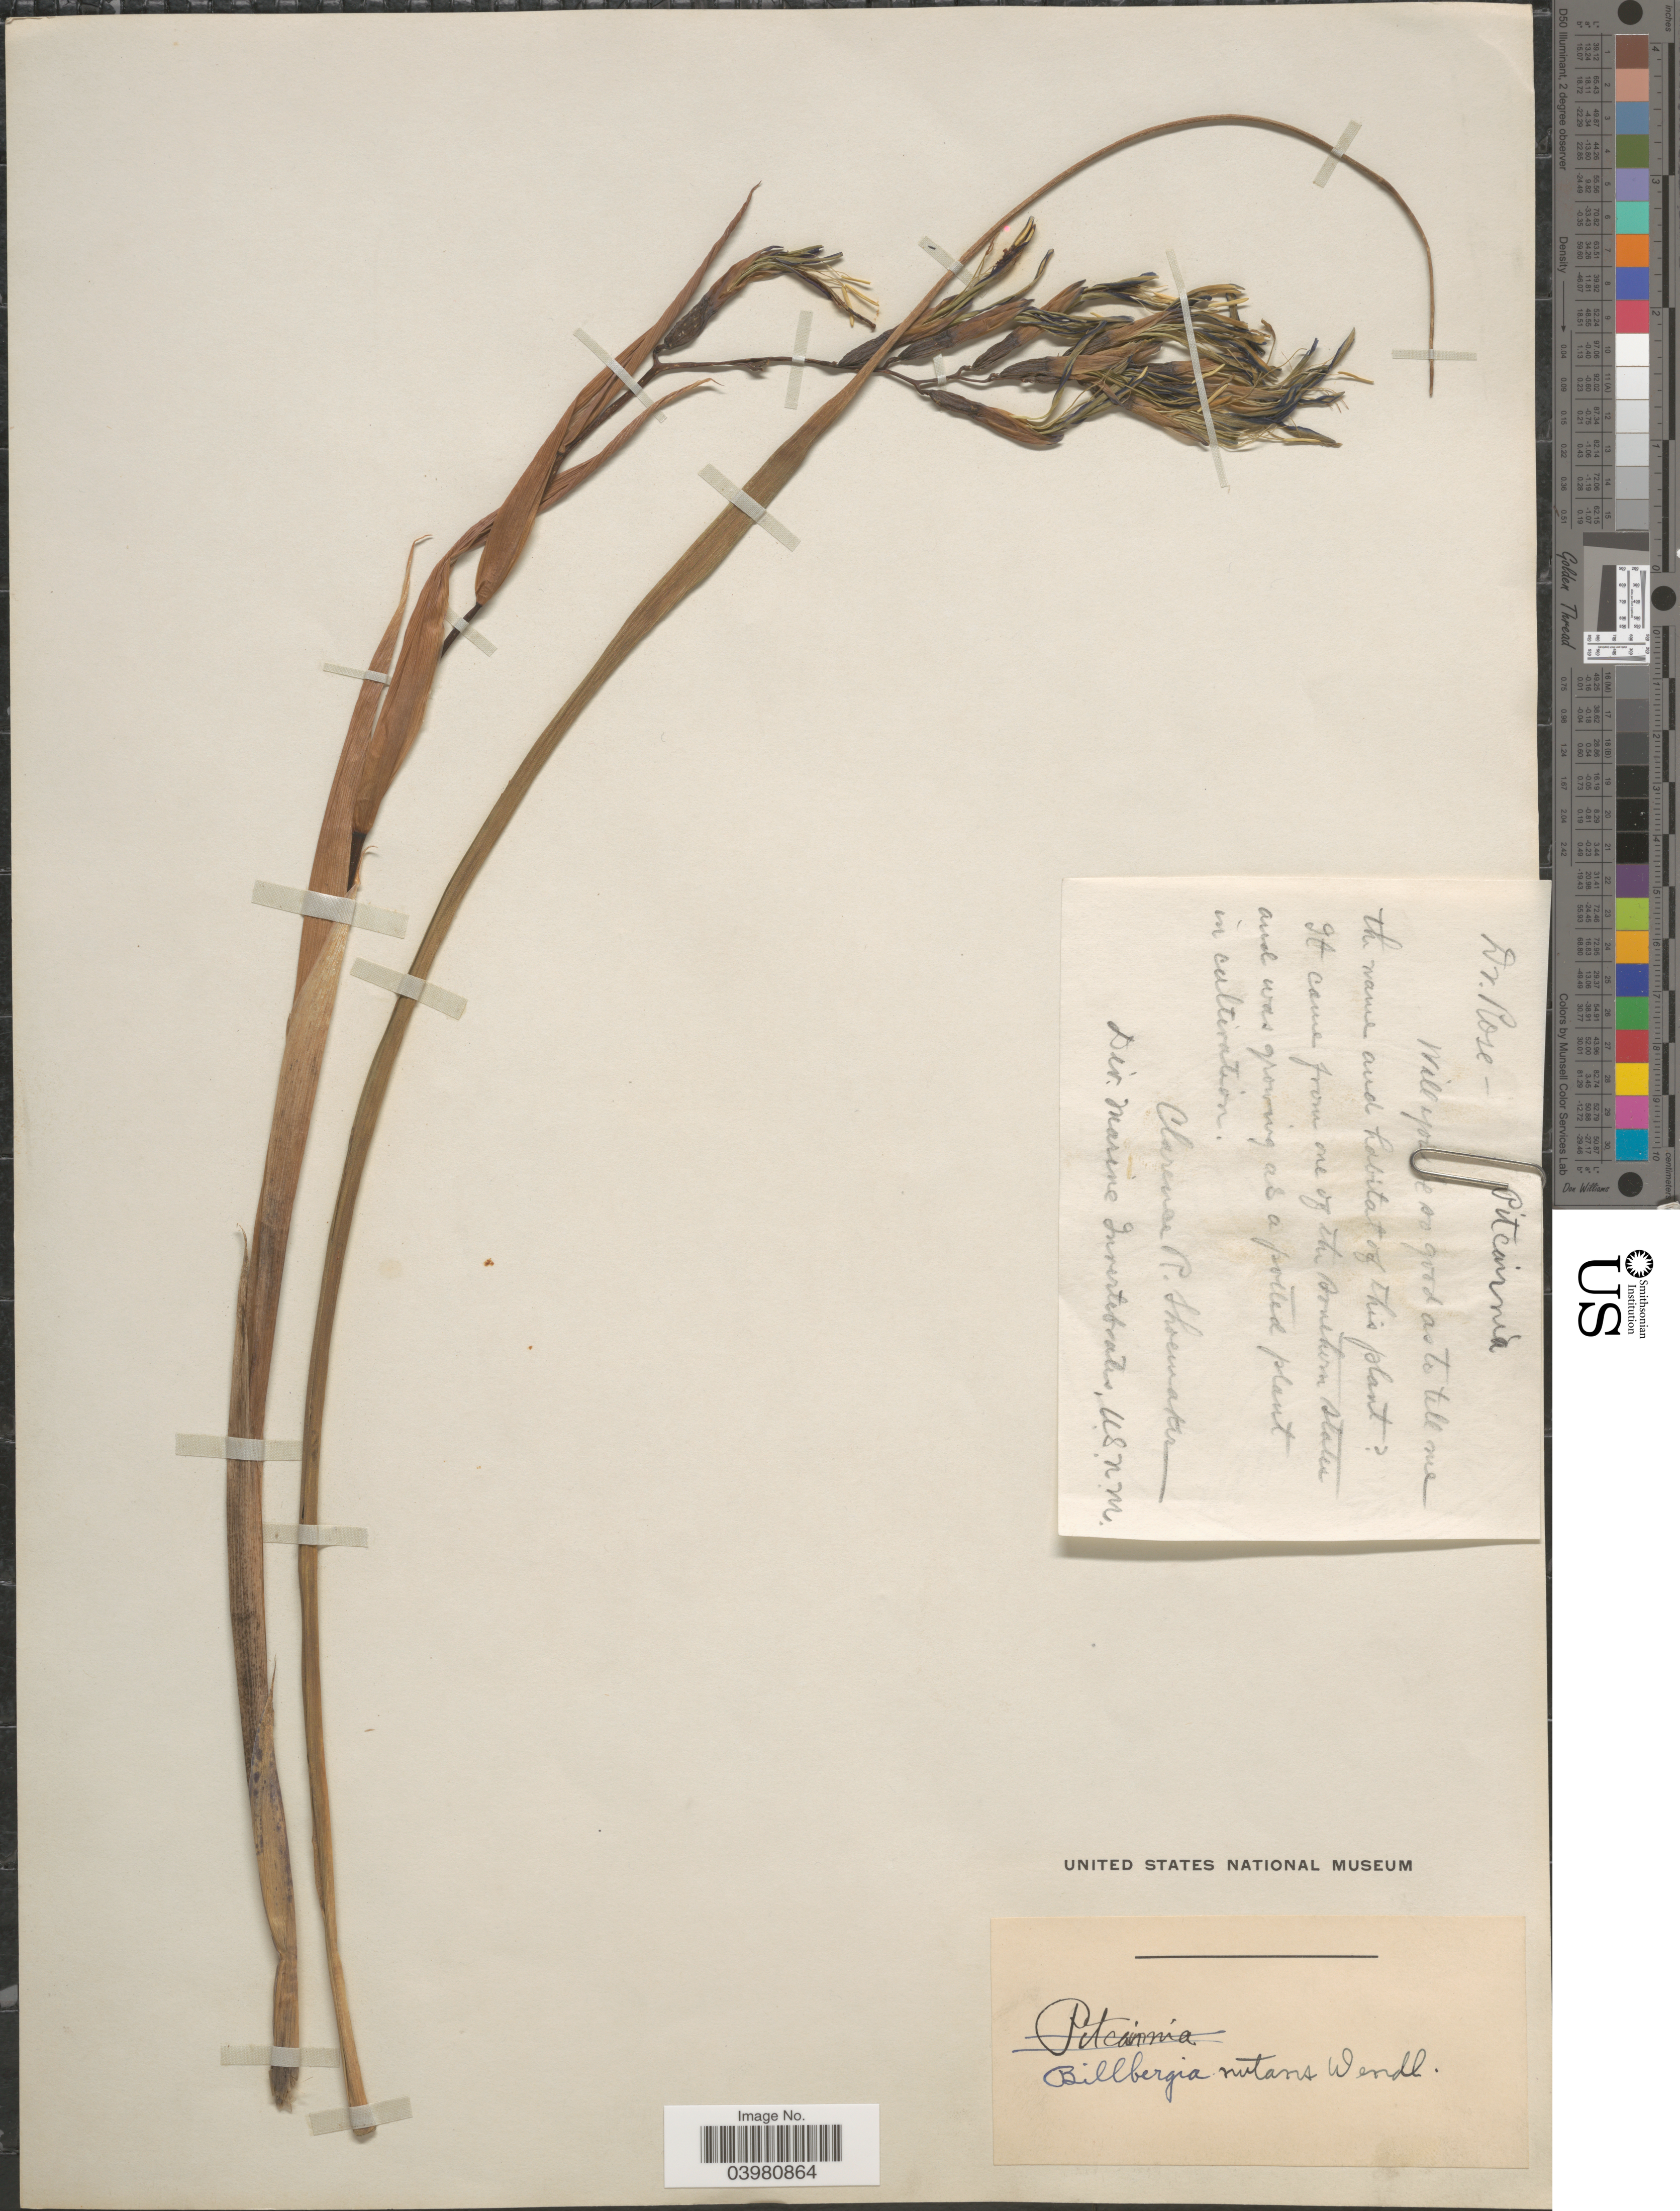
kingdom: Plantae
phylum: Tracheophyta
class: Liliopsida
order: Poales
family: Bromeliaceae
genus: Billbergia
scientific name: Billbergia nutans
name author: H. Wendl. ex Regel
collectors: C. Shoemaker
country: United States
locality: Southern States